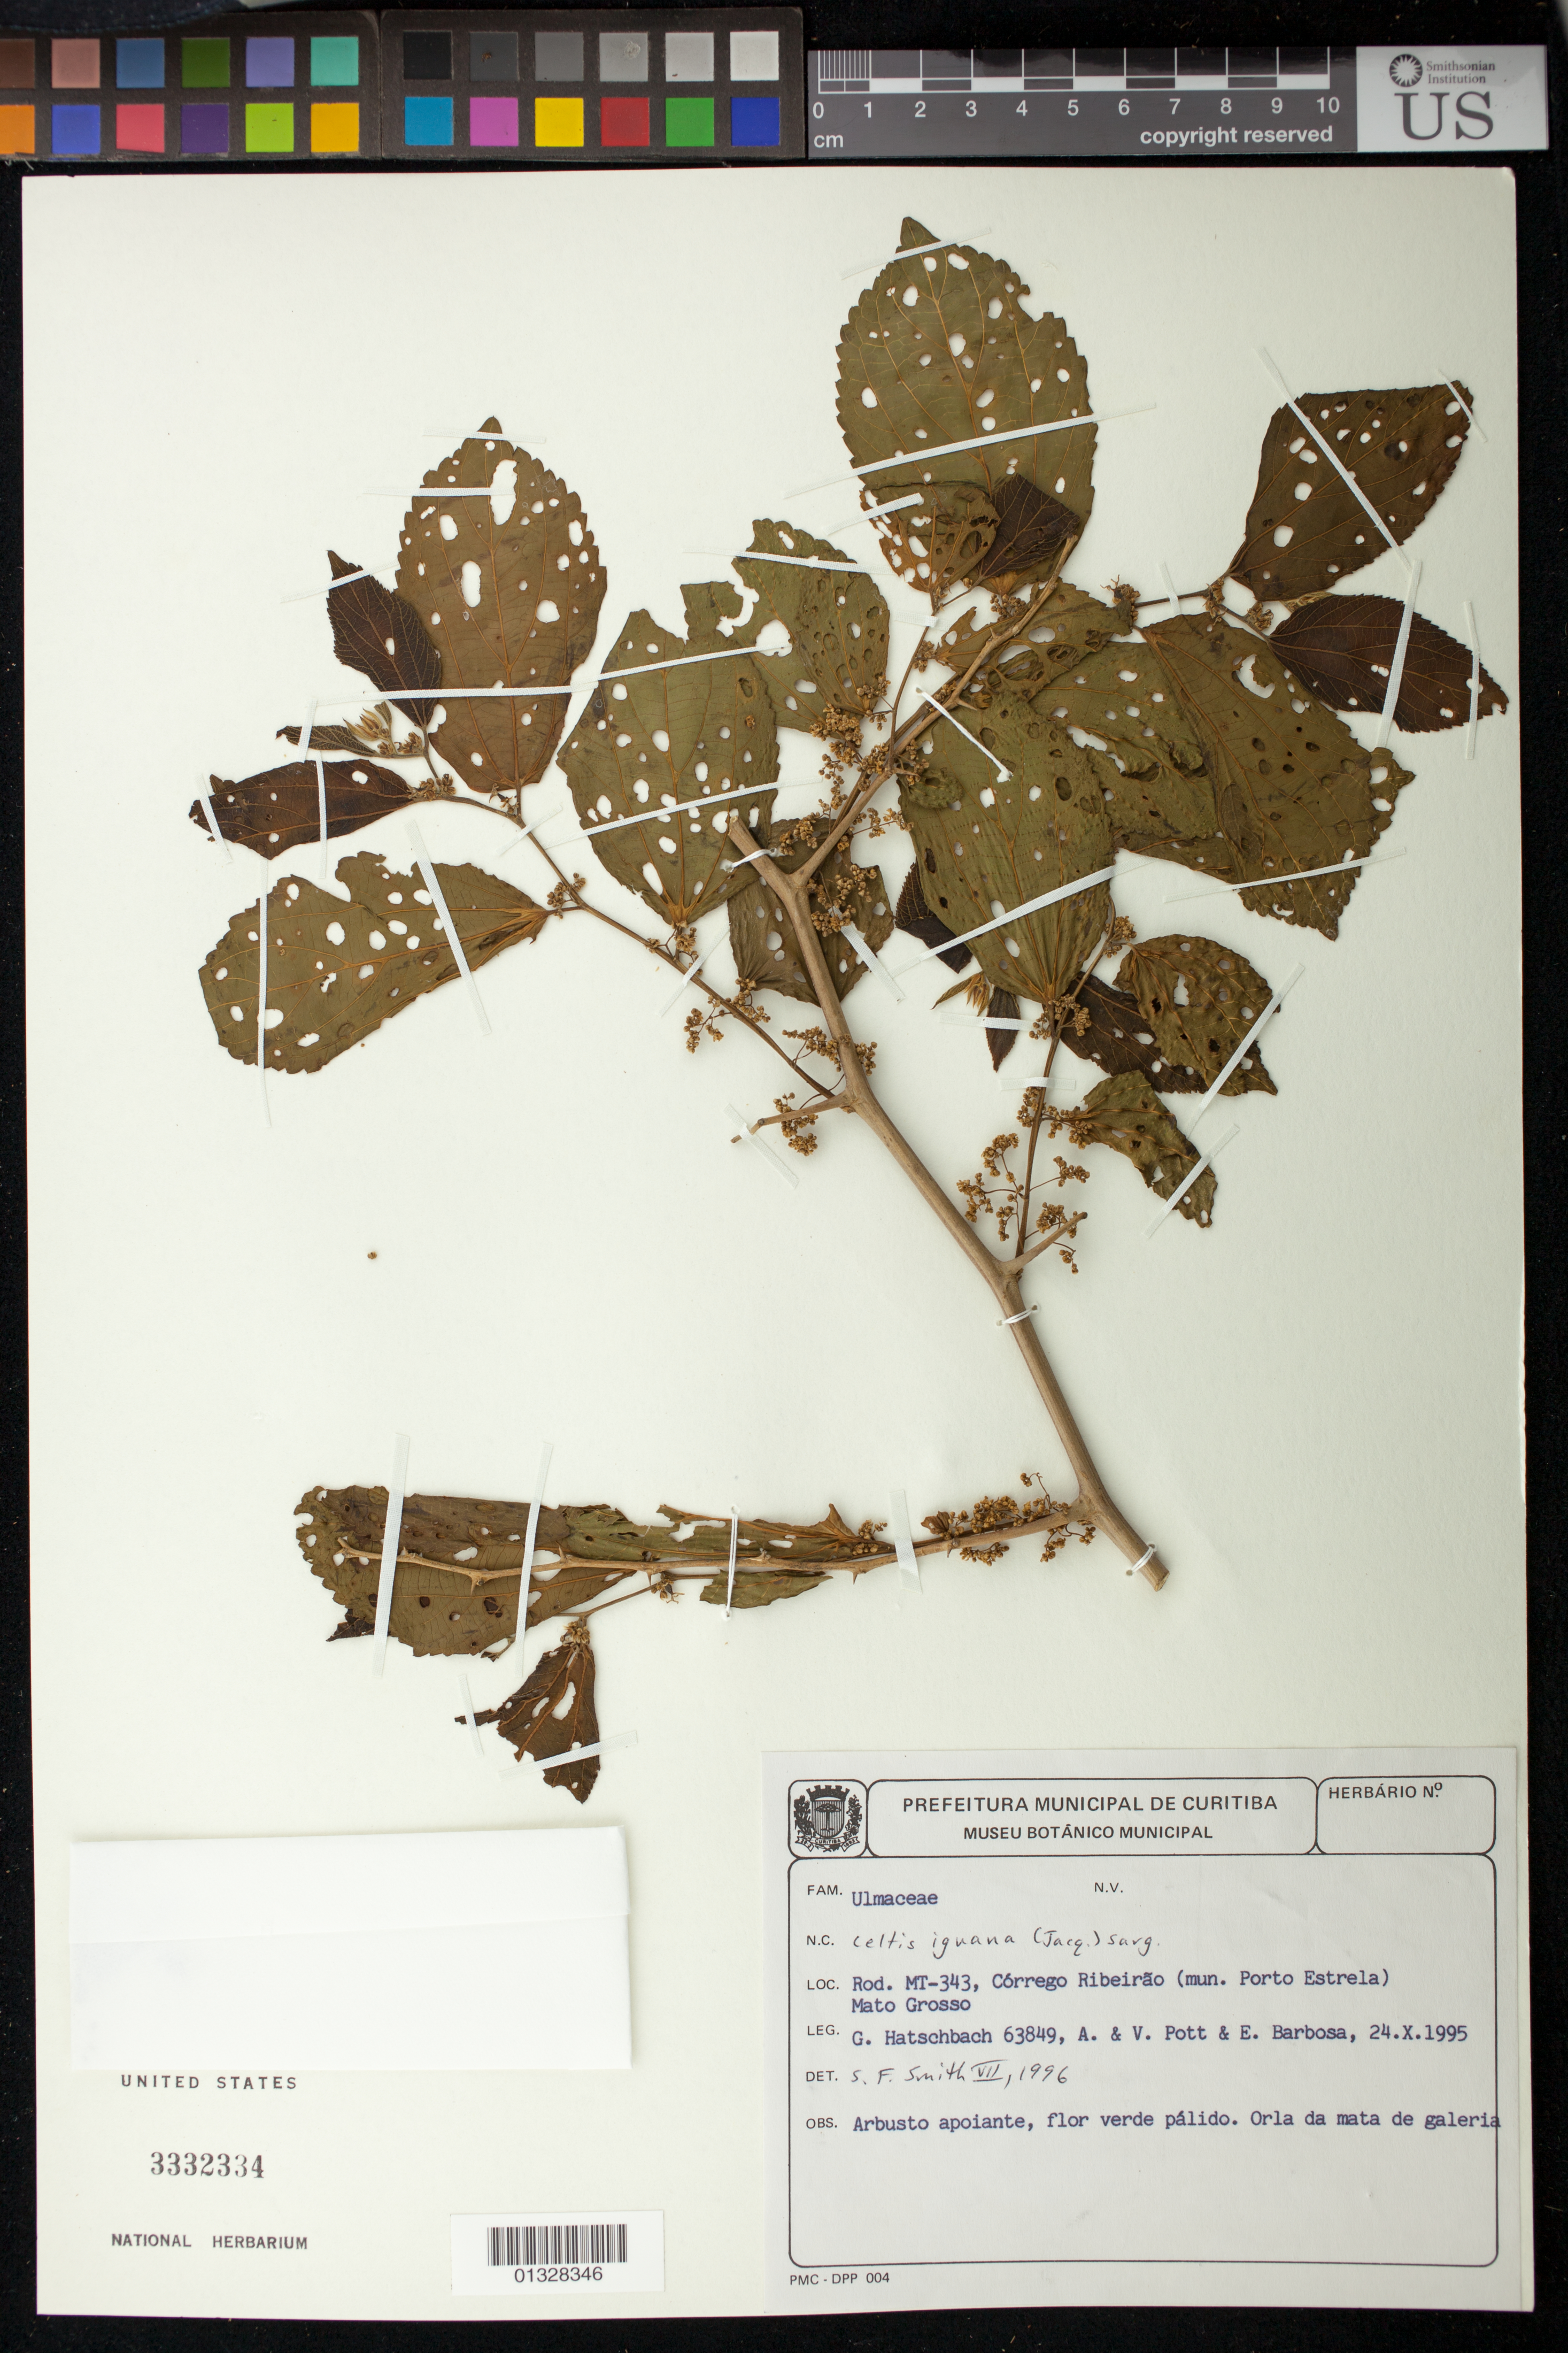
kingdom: Plantae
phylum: Tracheophyta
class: Magnoliopsida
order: Rosales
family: Cannabaceae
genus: Celtis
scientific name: Celtis iguanaea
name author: (Jacq.) Sarg.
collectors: G. Hatschbach, A. Pott, V. J. Pott & E. Barbosa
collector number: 63849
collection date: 1995-10-24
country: Brazil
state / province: Mato Grosso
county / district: Porto Estrela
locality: Rod. MT-343, Córrego Ribeirão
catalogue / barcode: US 3332334